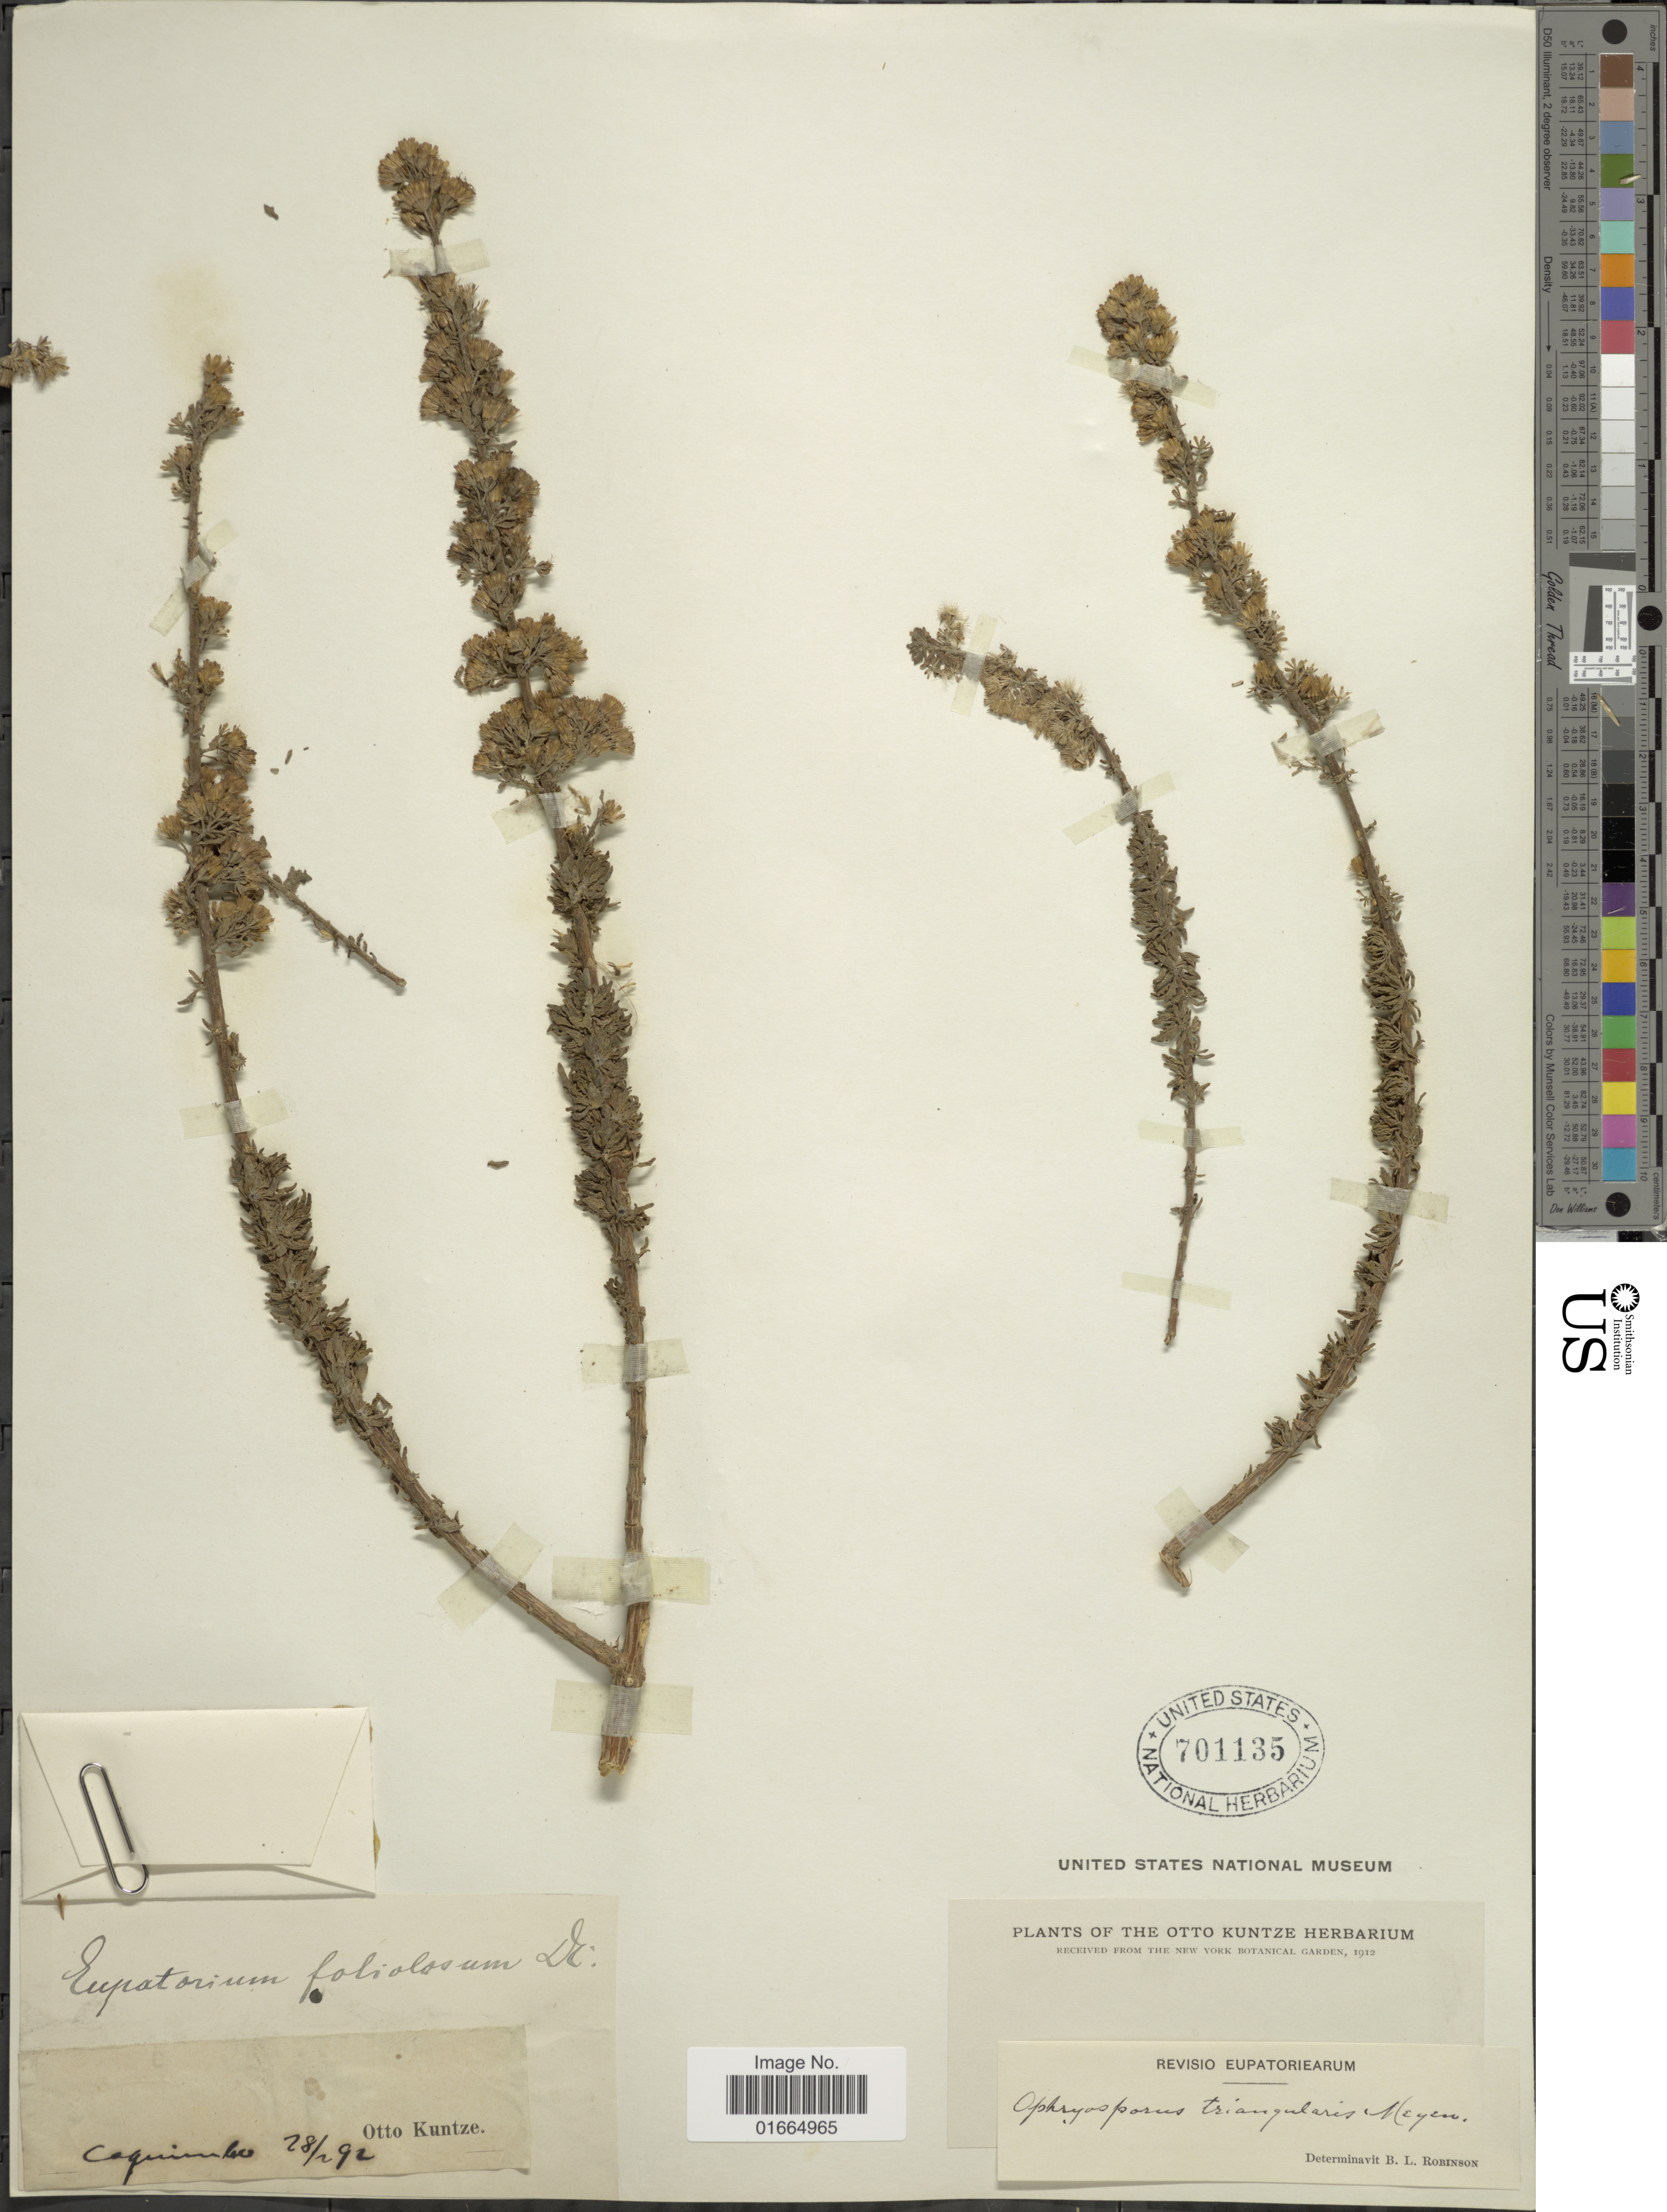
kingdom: Plantae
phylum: Tracheophyta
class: Magnoliopsida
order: Asterales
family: Asteraceae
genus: Ophryosporus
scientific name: Ophryosporus triangularis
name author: Meyen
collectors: C.E.O. Kuntze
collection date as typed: Transcribed d/m/y: 28/2/92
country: Chile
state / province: Coquimbo (IV)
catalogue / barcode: US 701135